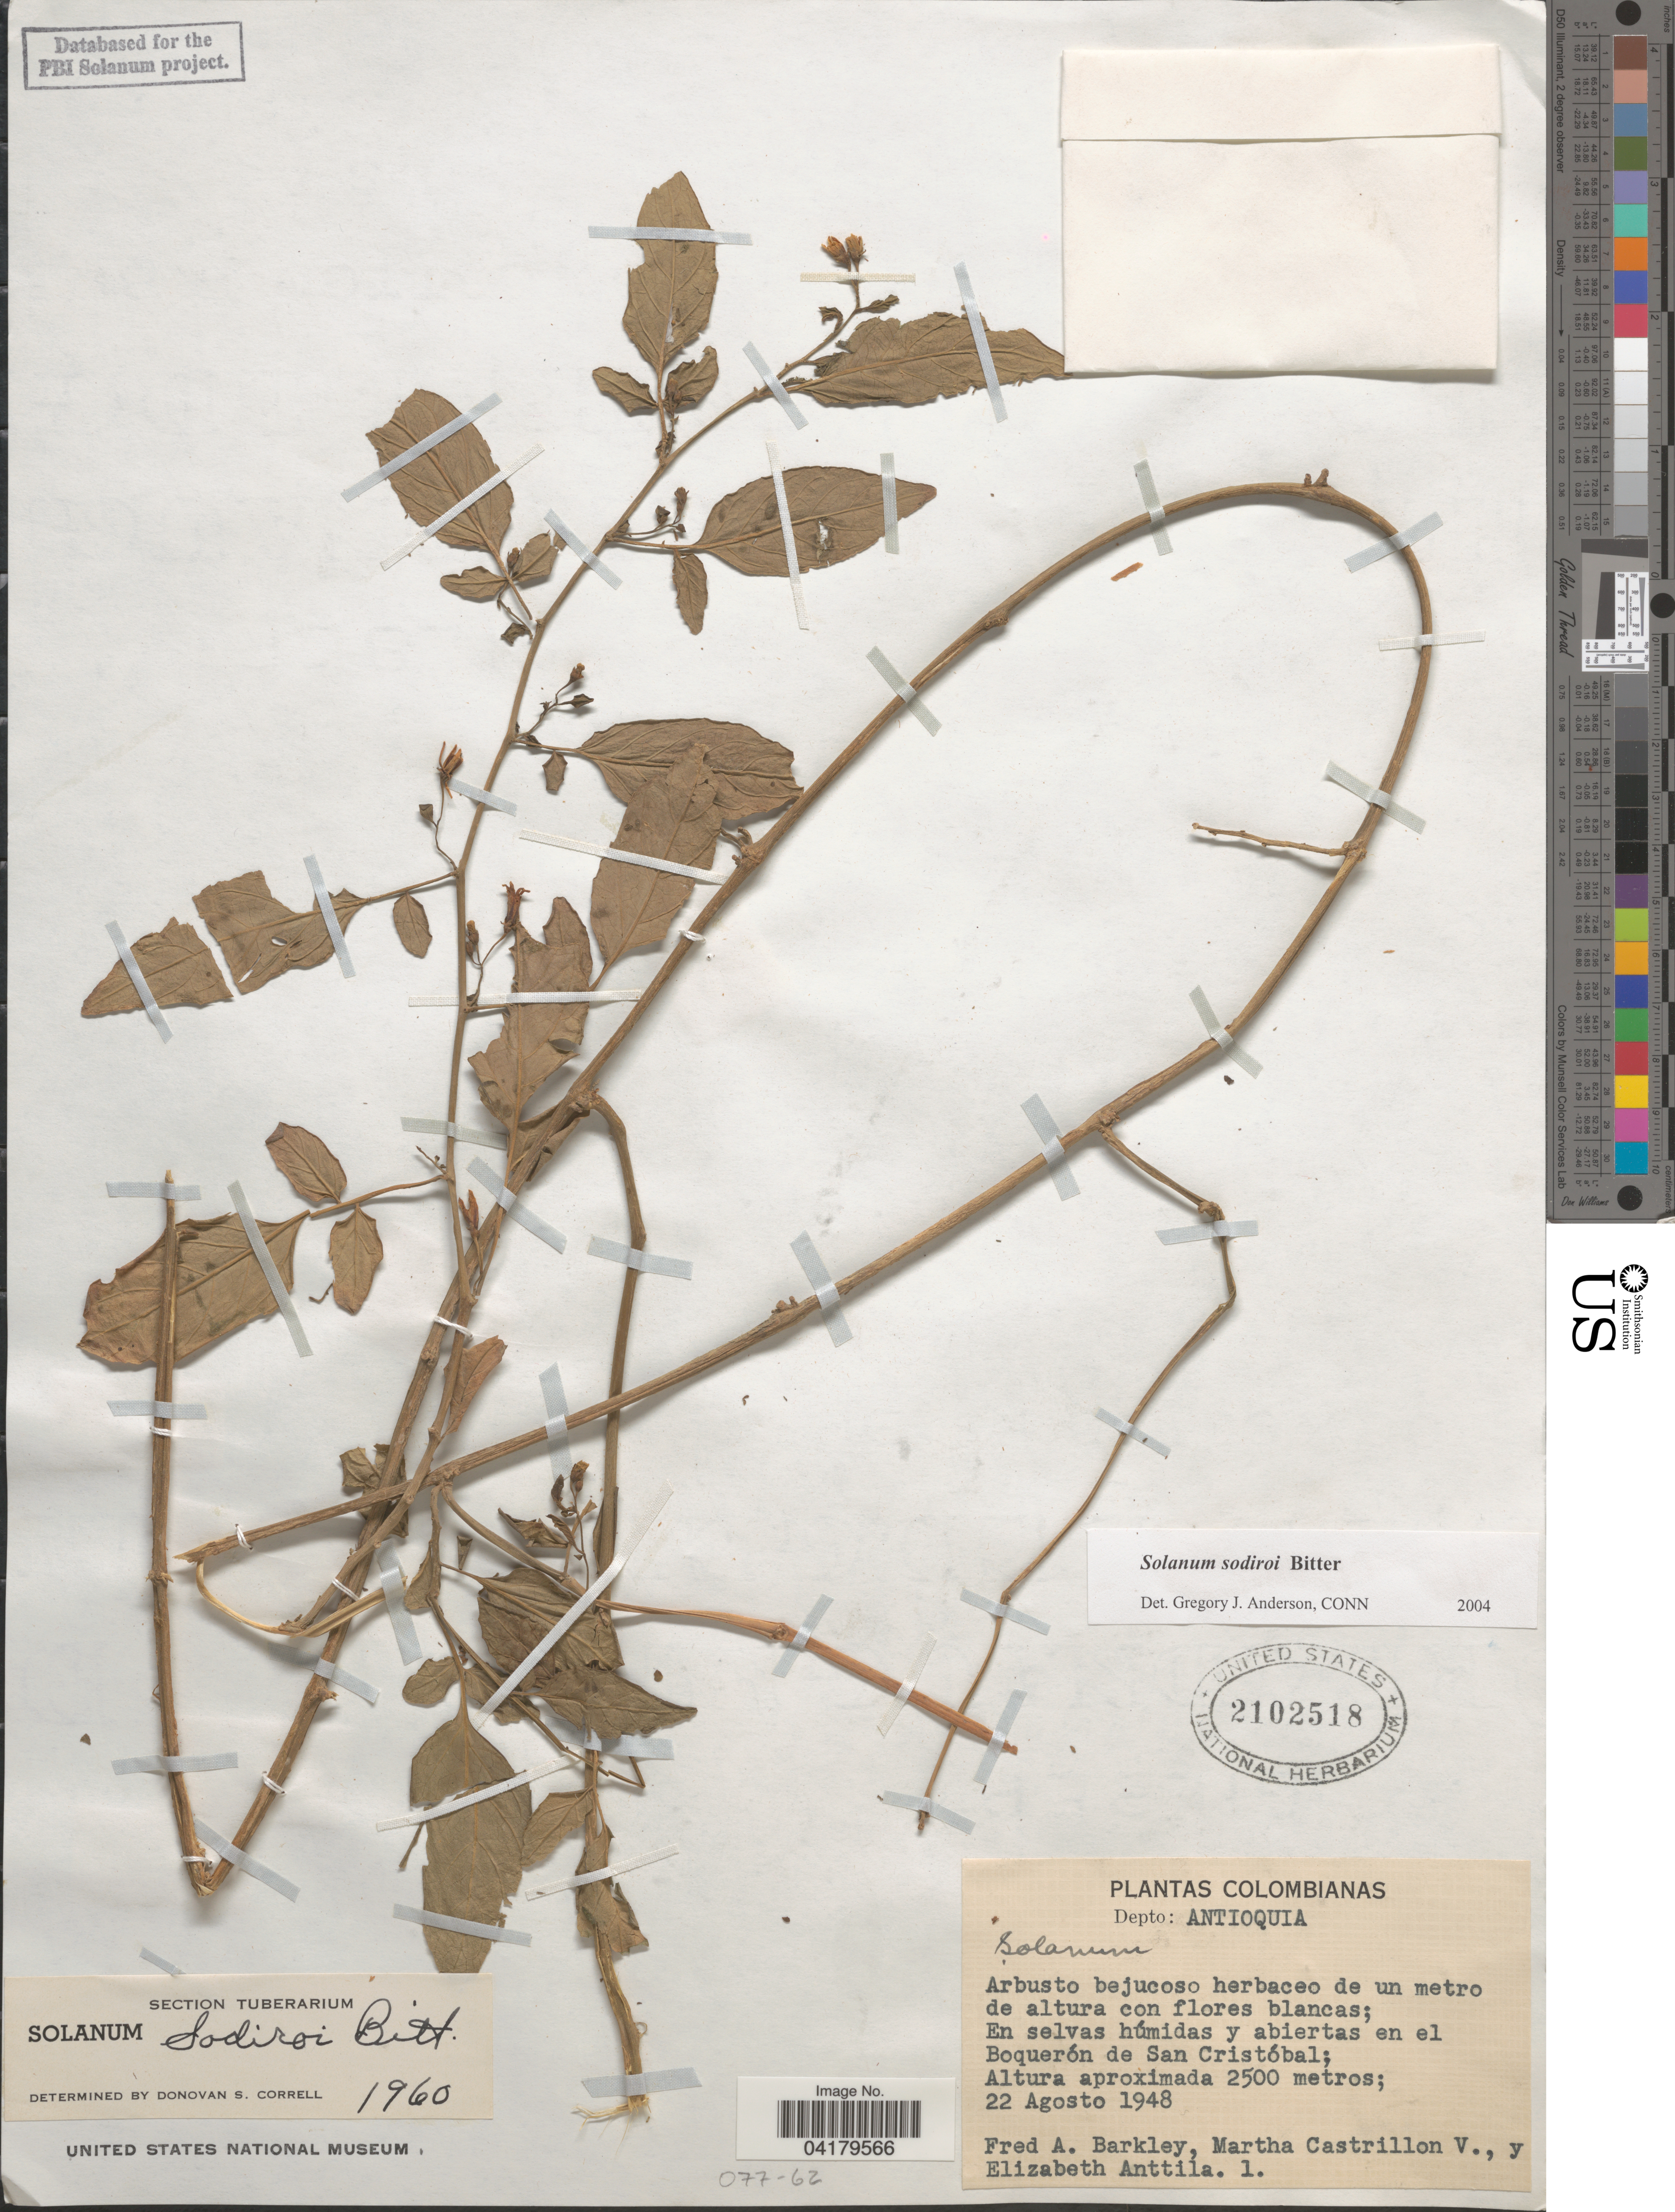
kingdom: Plantae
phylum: Tracheophyta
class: Magnoliopsida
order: Solanales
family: Solanaceae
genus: Solanum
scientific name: Solanum sodiroi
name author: Bitter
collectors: F. A. Barkley, M. Castrillon V. & E. Anttila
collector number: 1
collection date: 1948-08-22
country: Colombia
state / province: Antioquia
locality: En selvas húmidas y abiertas en el Boquerón de San Cristóbal.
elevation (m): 2500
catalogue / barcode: US 2102518